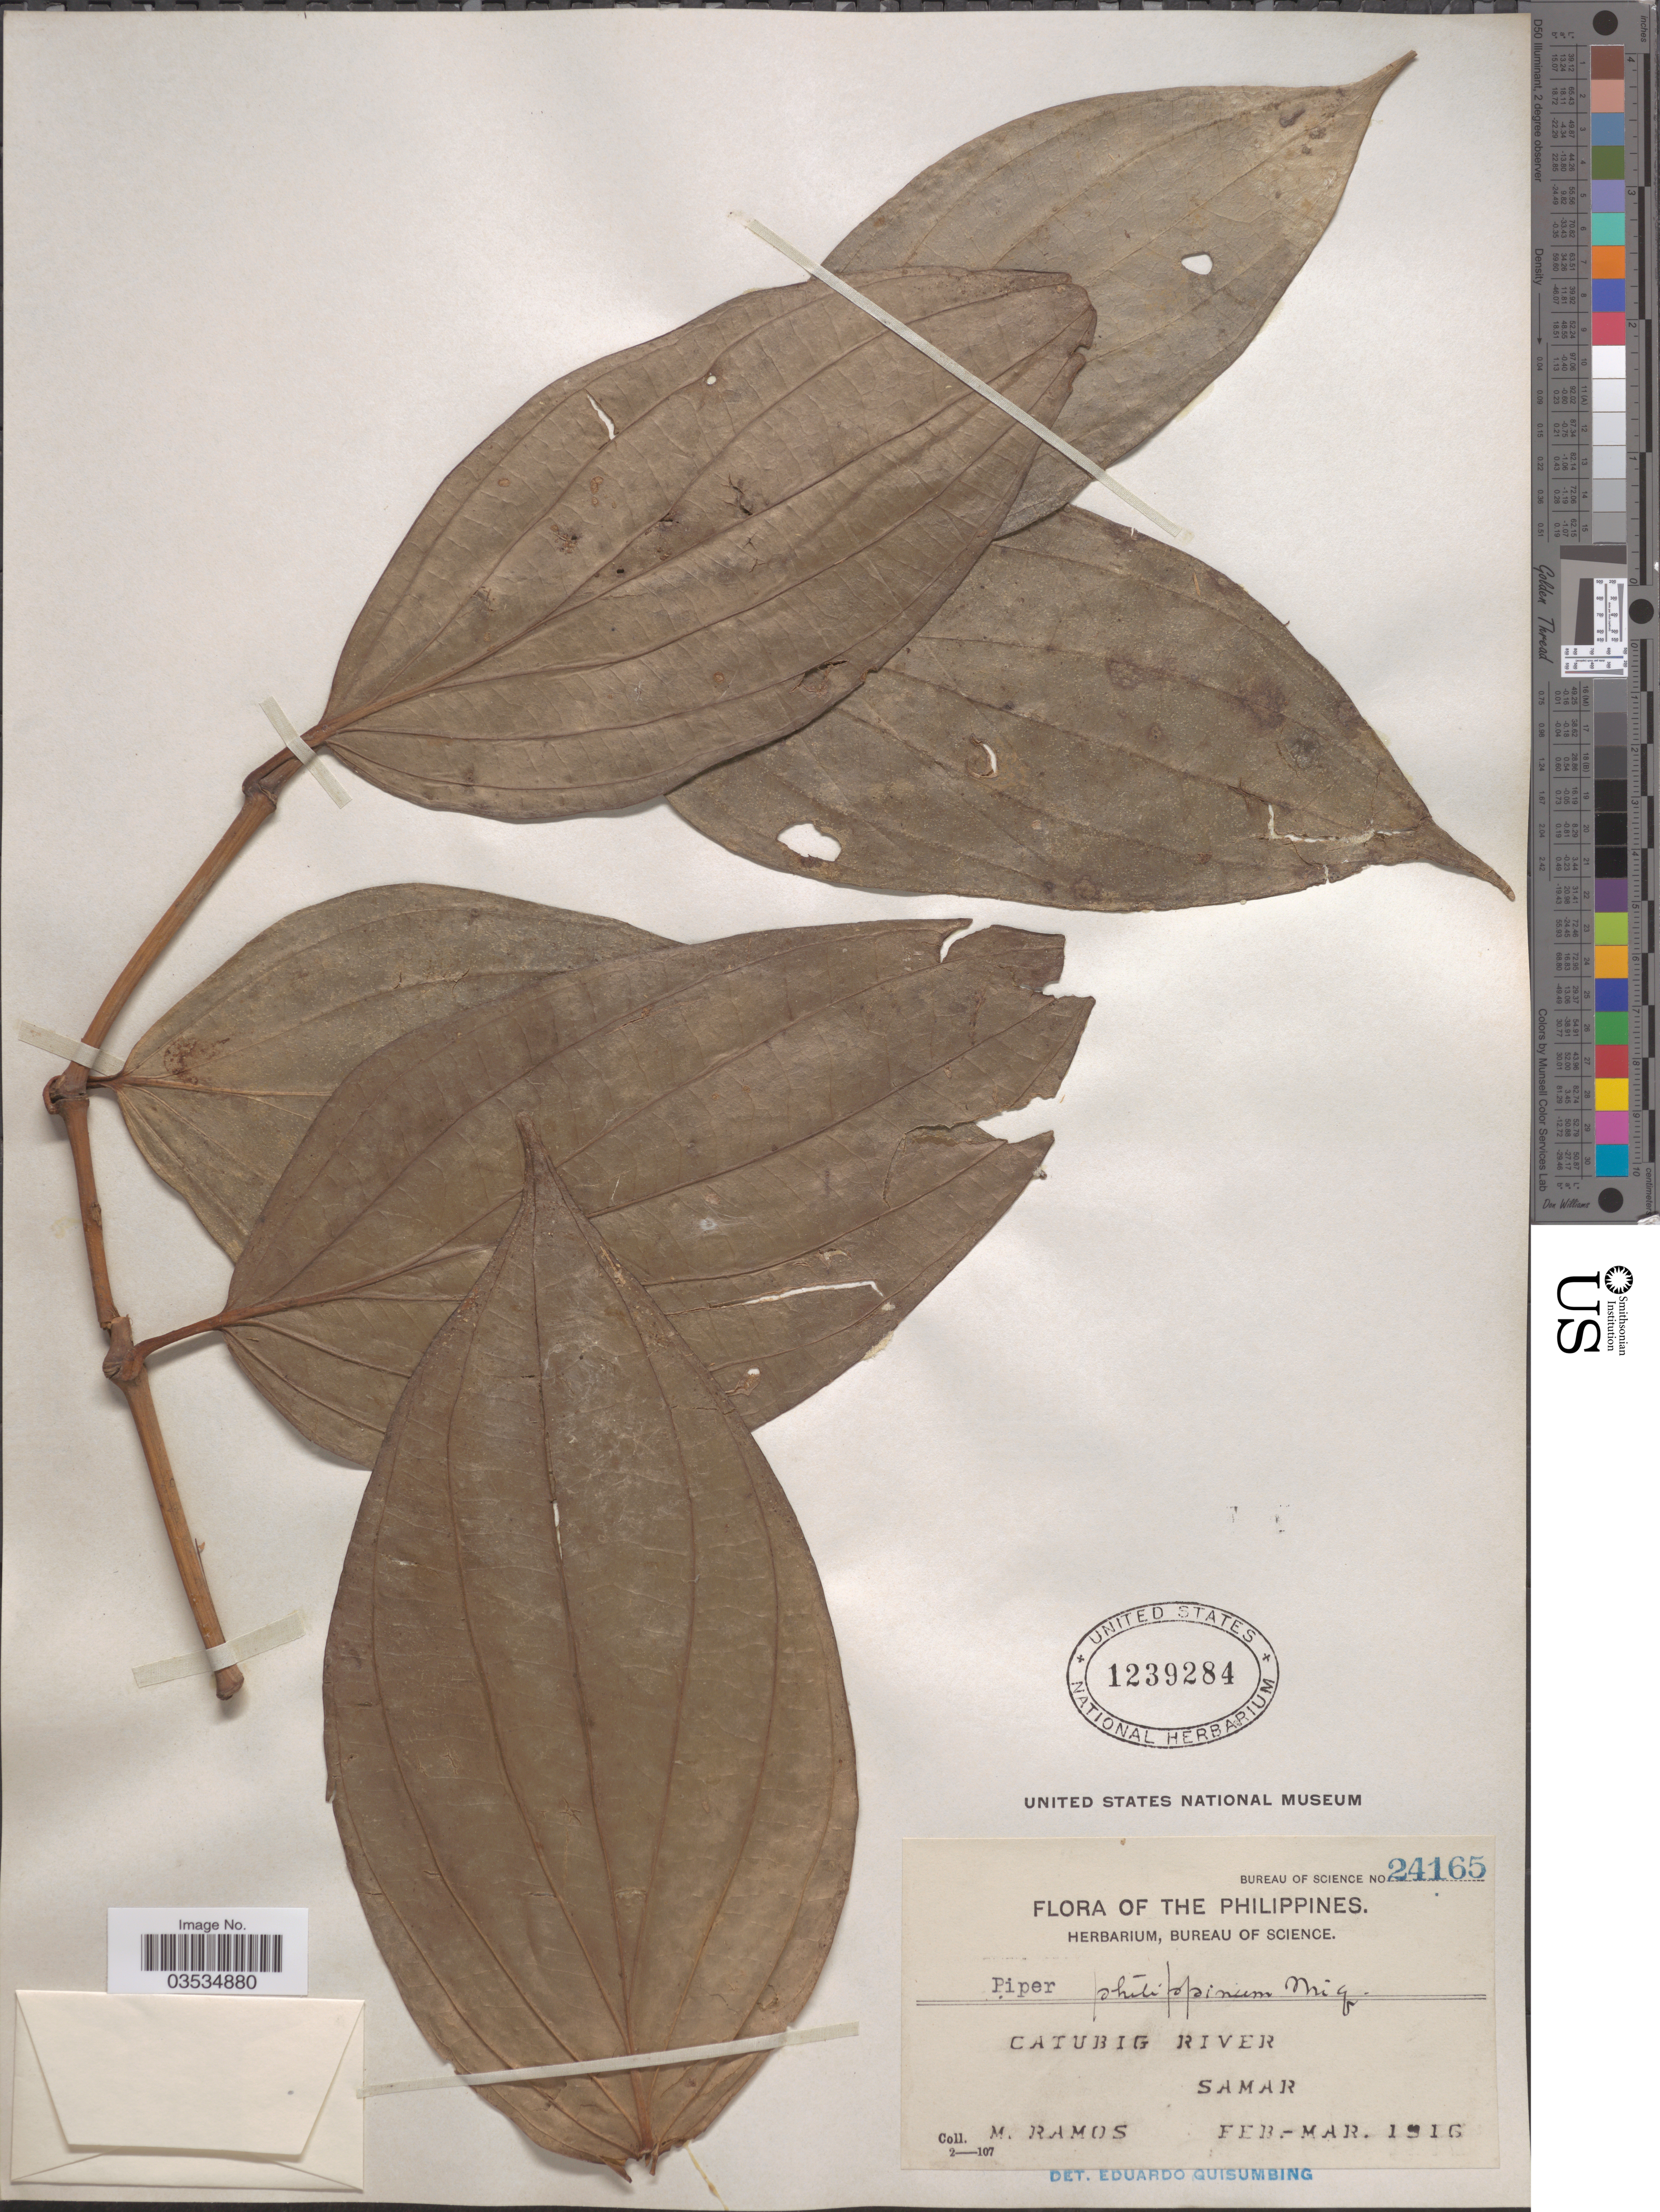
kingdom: Plantae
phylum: Tracheophyta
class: Magnoliopsida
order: Piperales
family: Piperaceae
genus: Piper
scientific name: Piper philippinum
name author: Miq.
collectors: M. Ramos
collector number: Bureau of Science 24165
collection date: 1916-02/1916-03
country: Philippines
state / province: Eastern Visayas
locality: Catubig River. Samar.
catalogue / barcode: US 1239284